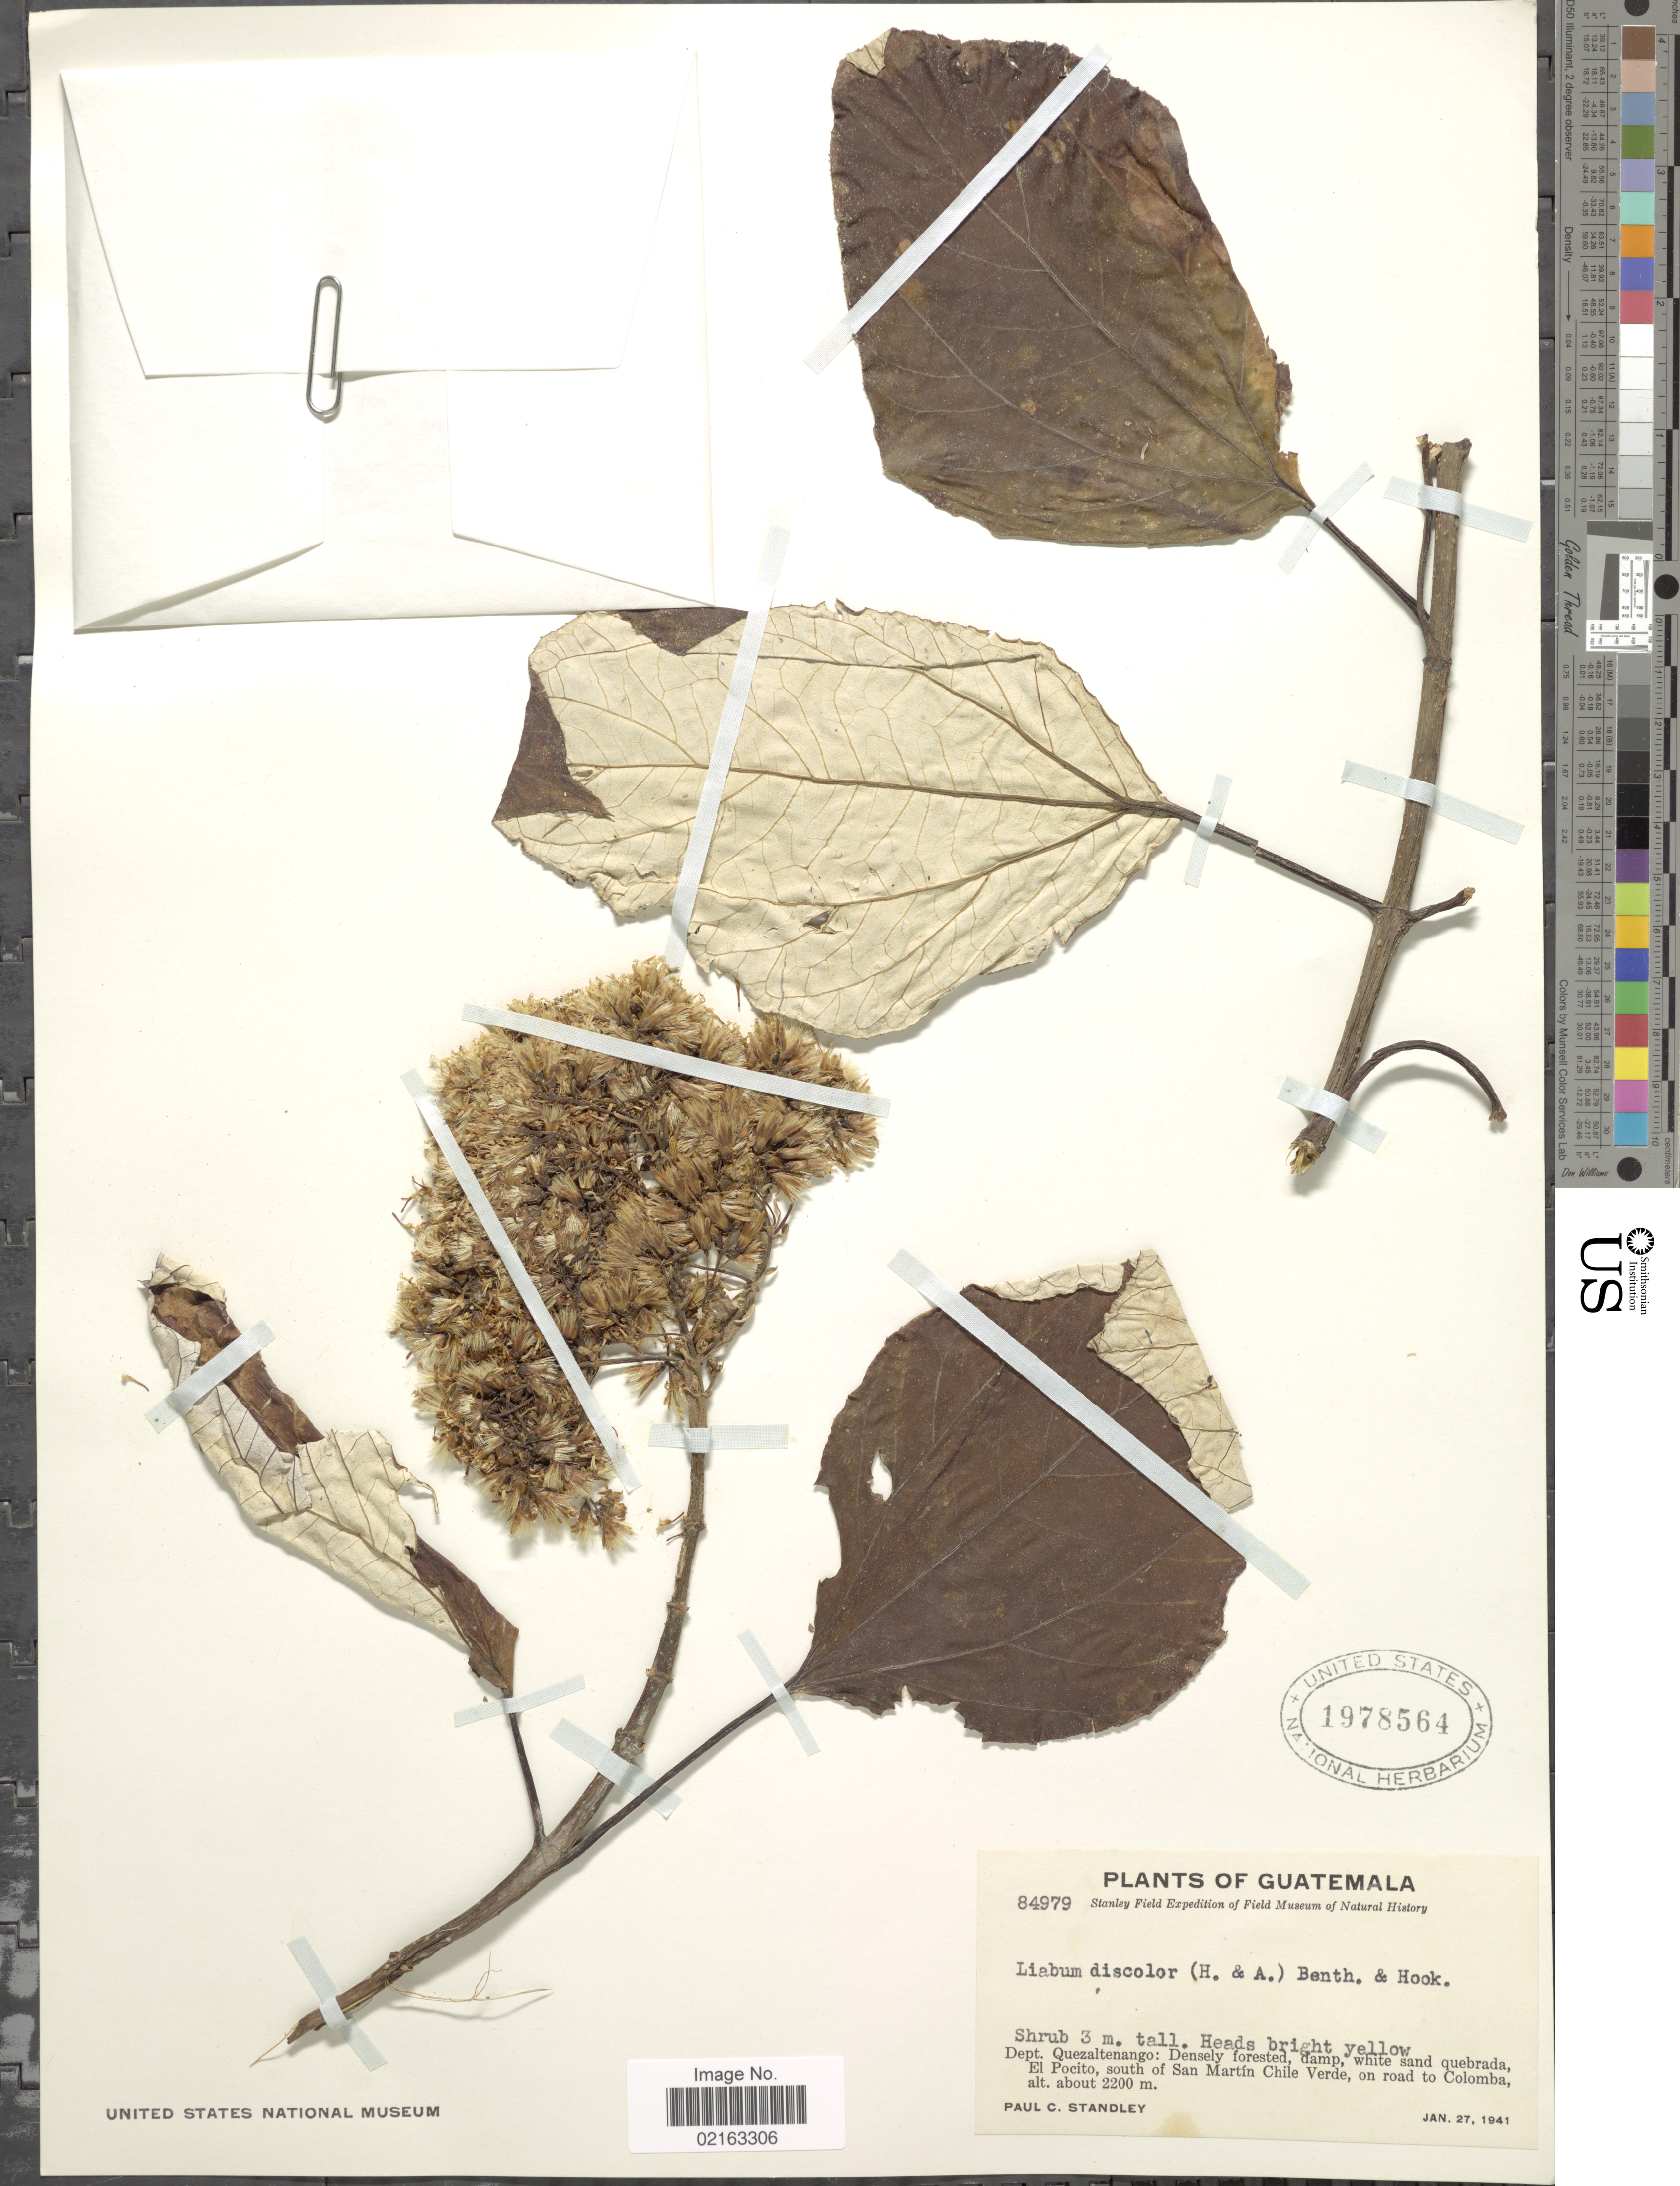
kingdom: Plantae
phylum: Tracheophyta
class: Magnoliopsida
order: Asterales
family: Asteraceae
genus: Sinclairia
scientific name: Sinclairia discolor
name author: Hook. & Arn.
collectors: P. C. Standley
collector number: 84979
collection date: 1941-01-27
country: Guatemala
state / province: Quetzaltenango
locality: Dept. Quezaltenango: Densely forested, damp, white sand quebrada, El Pocito, south of San Martín Chile Verde, on road to Colomba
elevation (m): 2200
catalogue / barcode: US 1978564